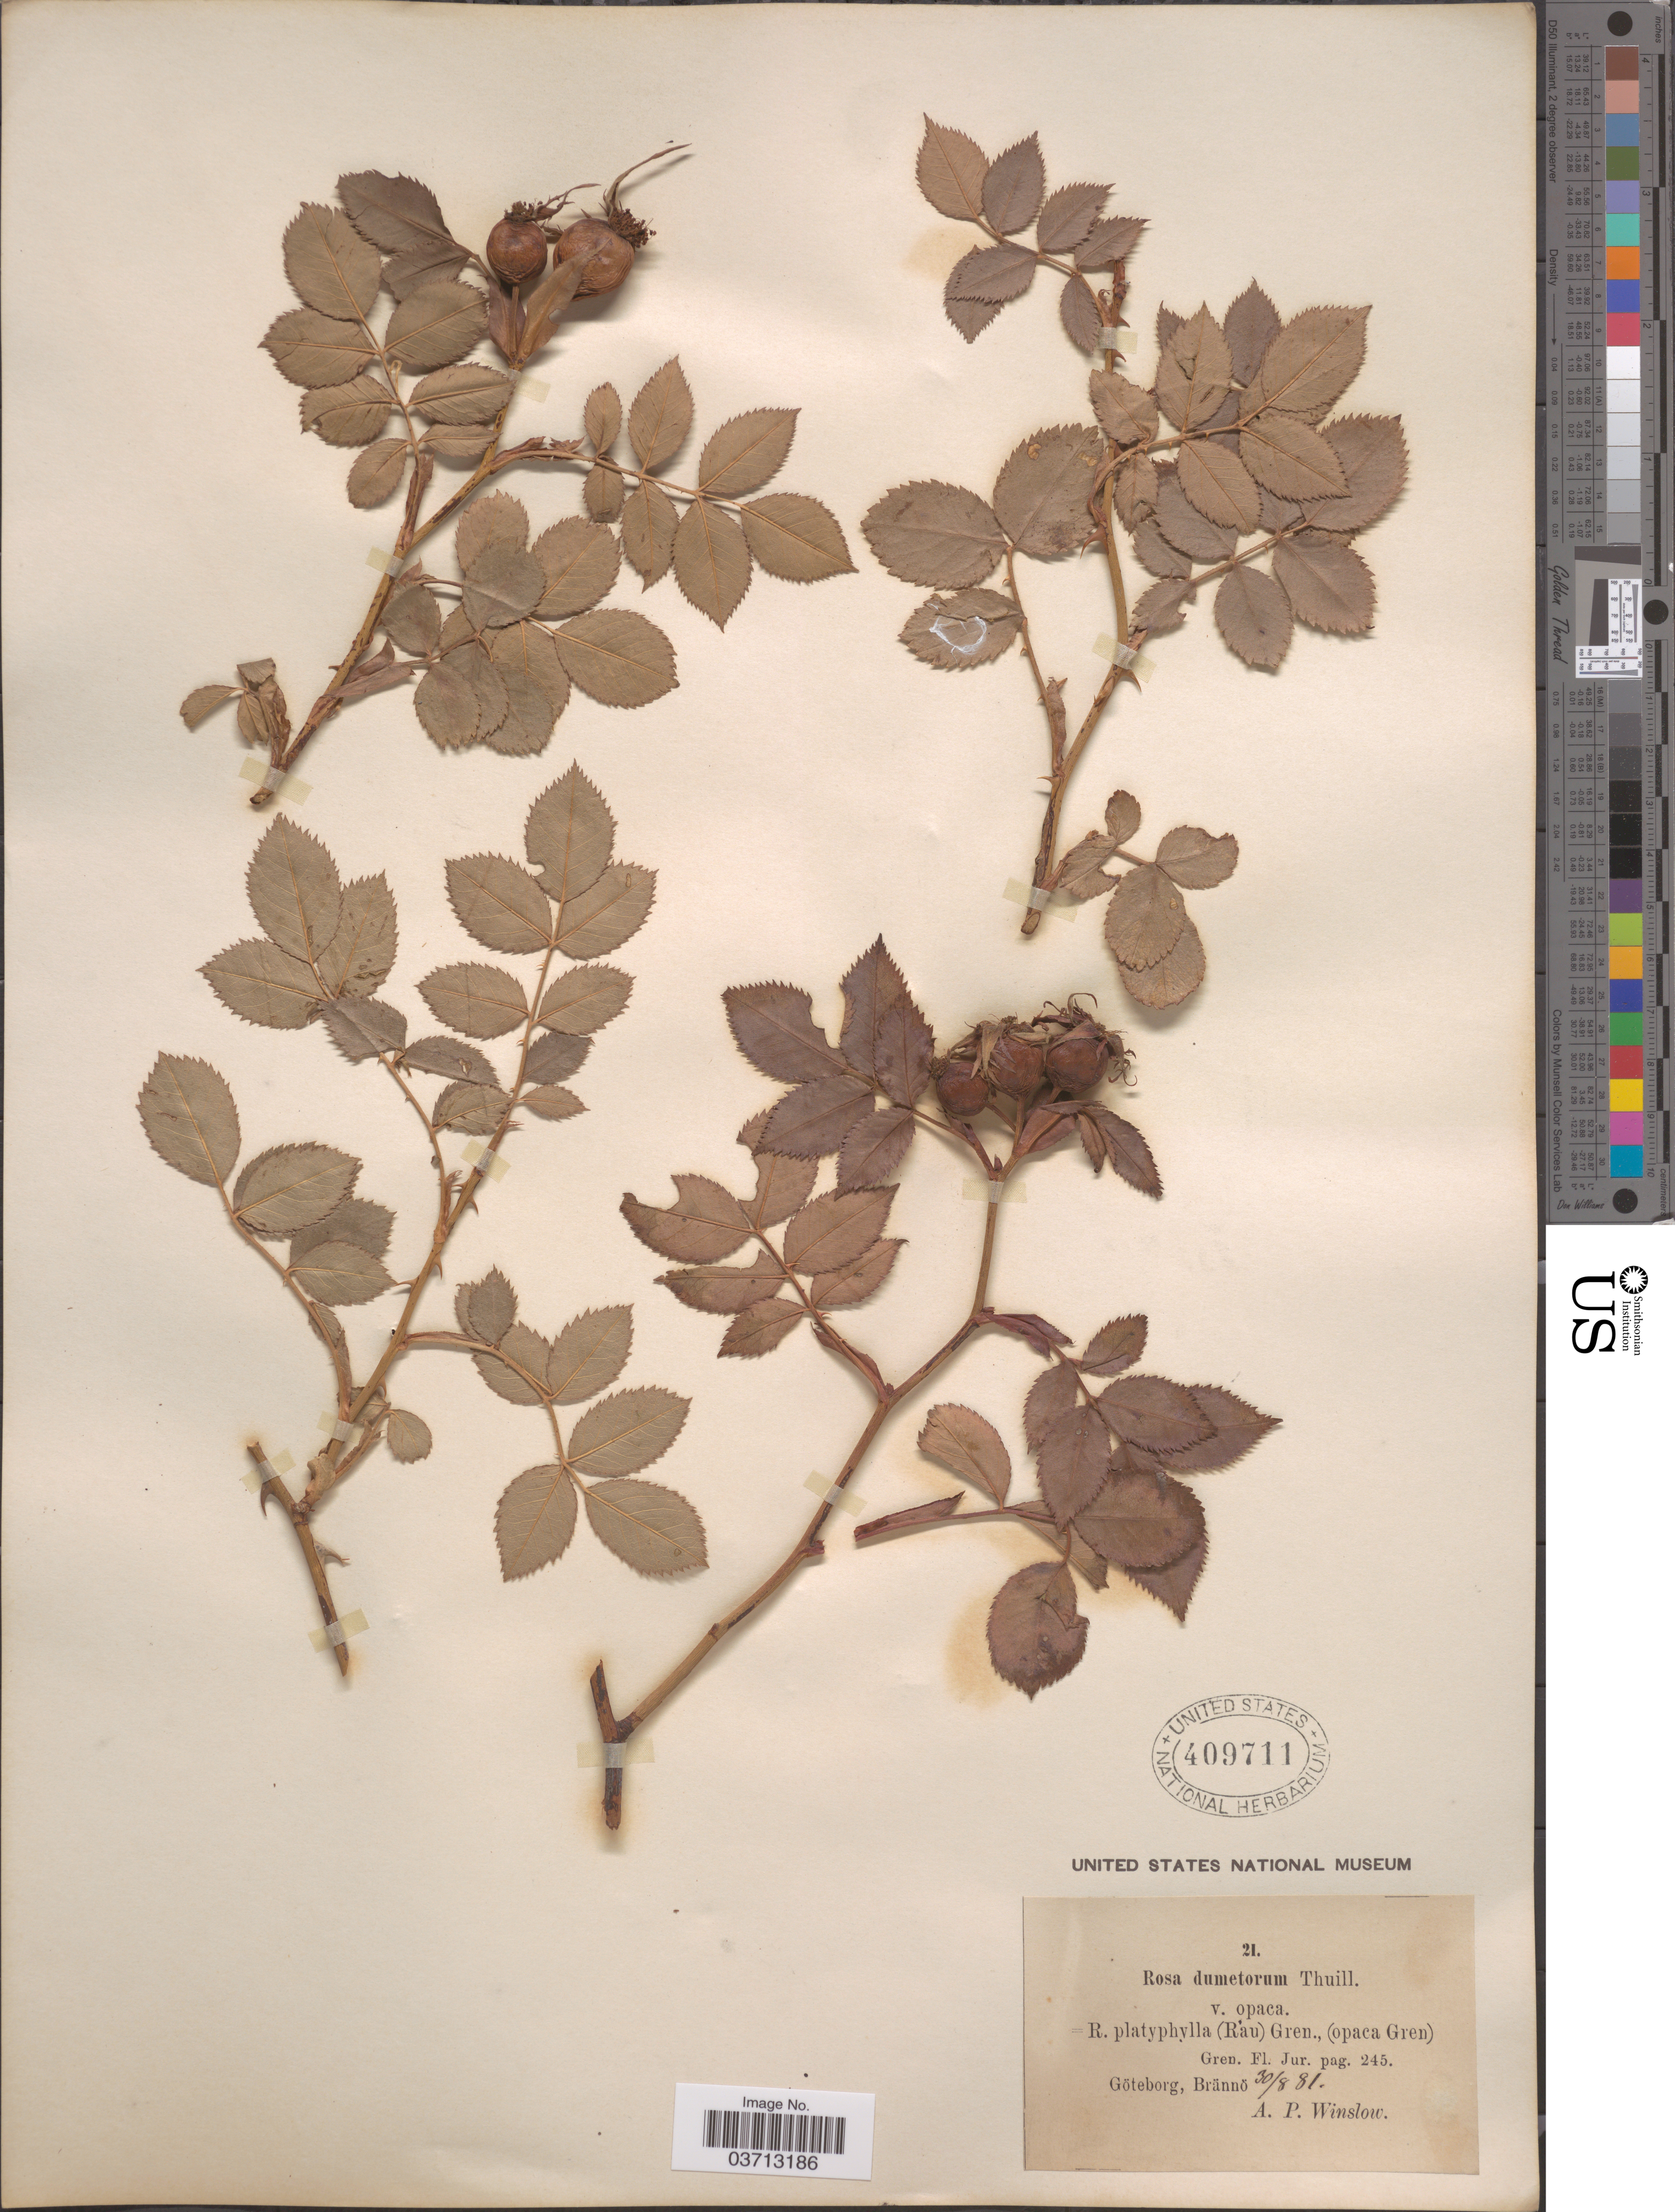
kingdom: Plantae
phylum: Tracheophyta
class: Magnoliopsida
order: Rosales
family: Rosaceae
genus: Rosa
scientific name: Rosa dumetorum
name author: Lange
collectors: A. Winslow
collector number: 21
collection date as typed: Transcribed d/m/y: 30/8/81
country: Sweden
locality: Göteborg, Brännö.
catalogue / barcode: US 409711